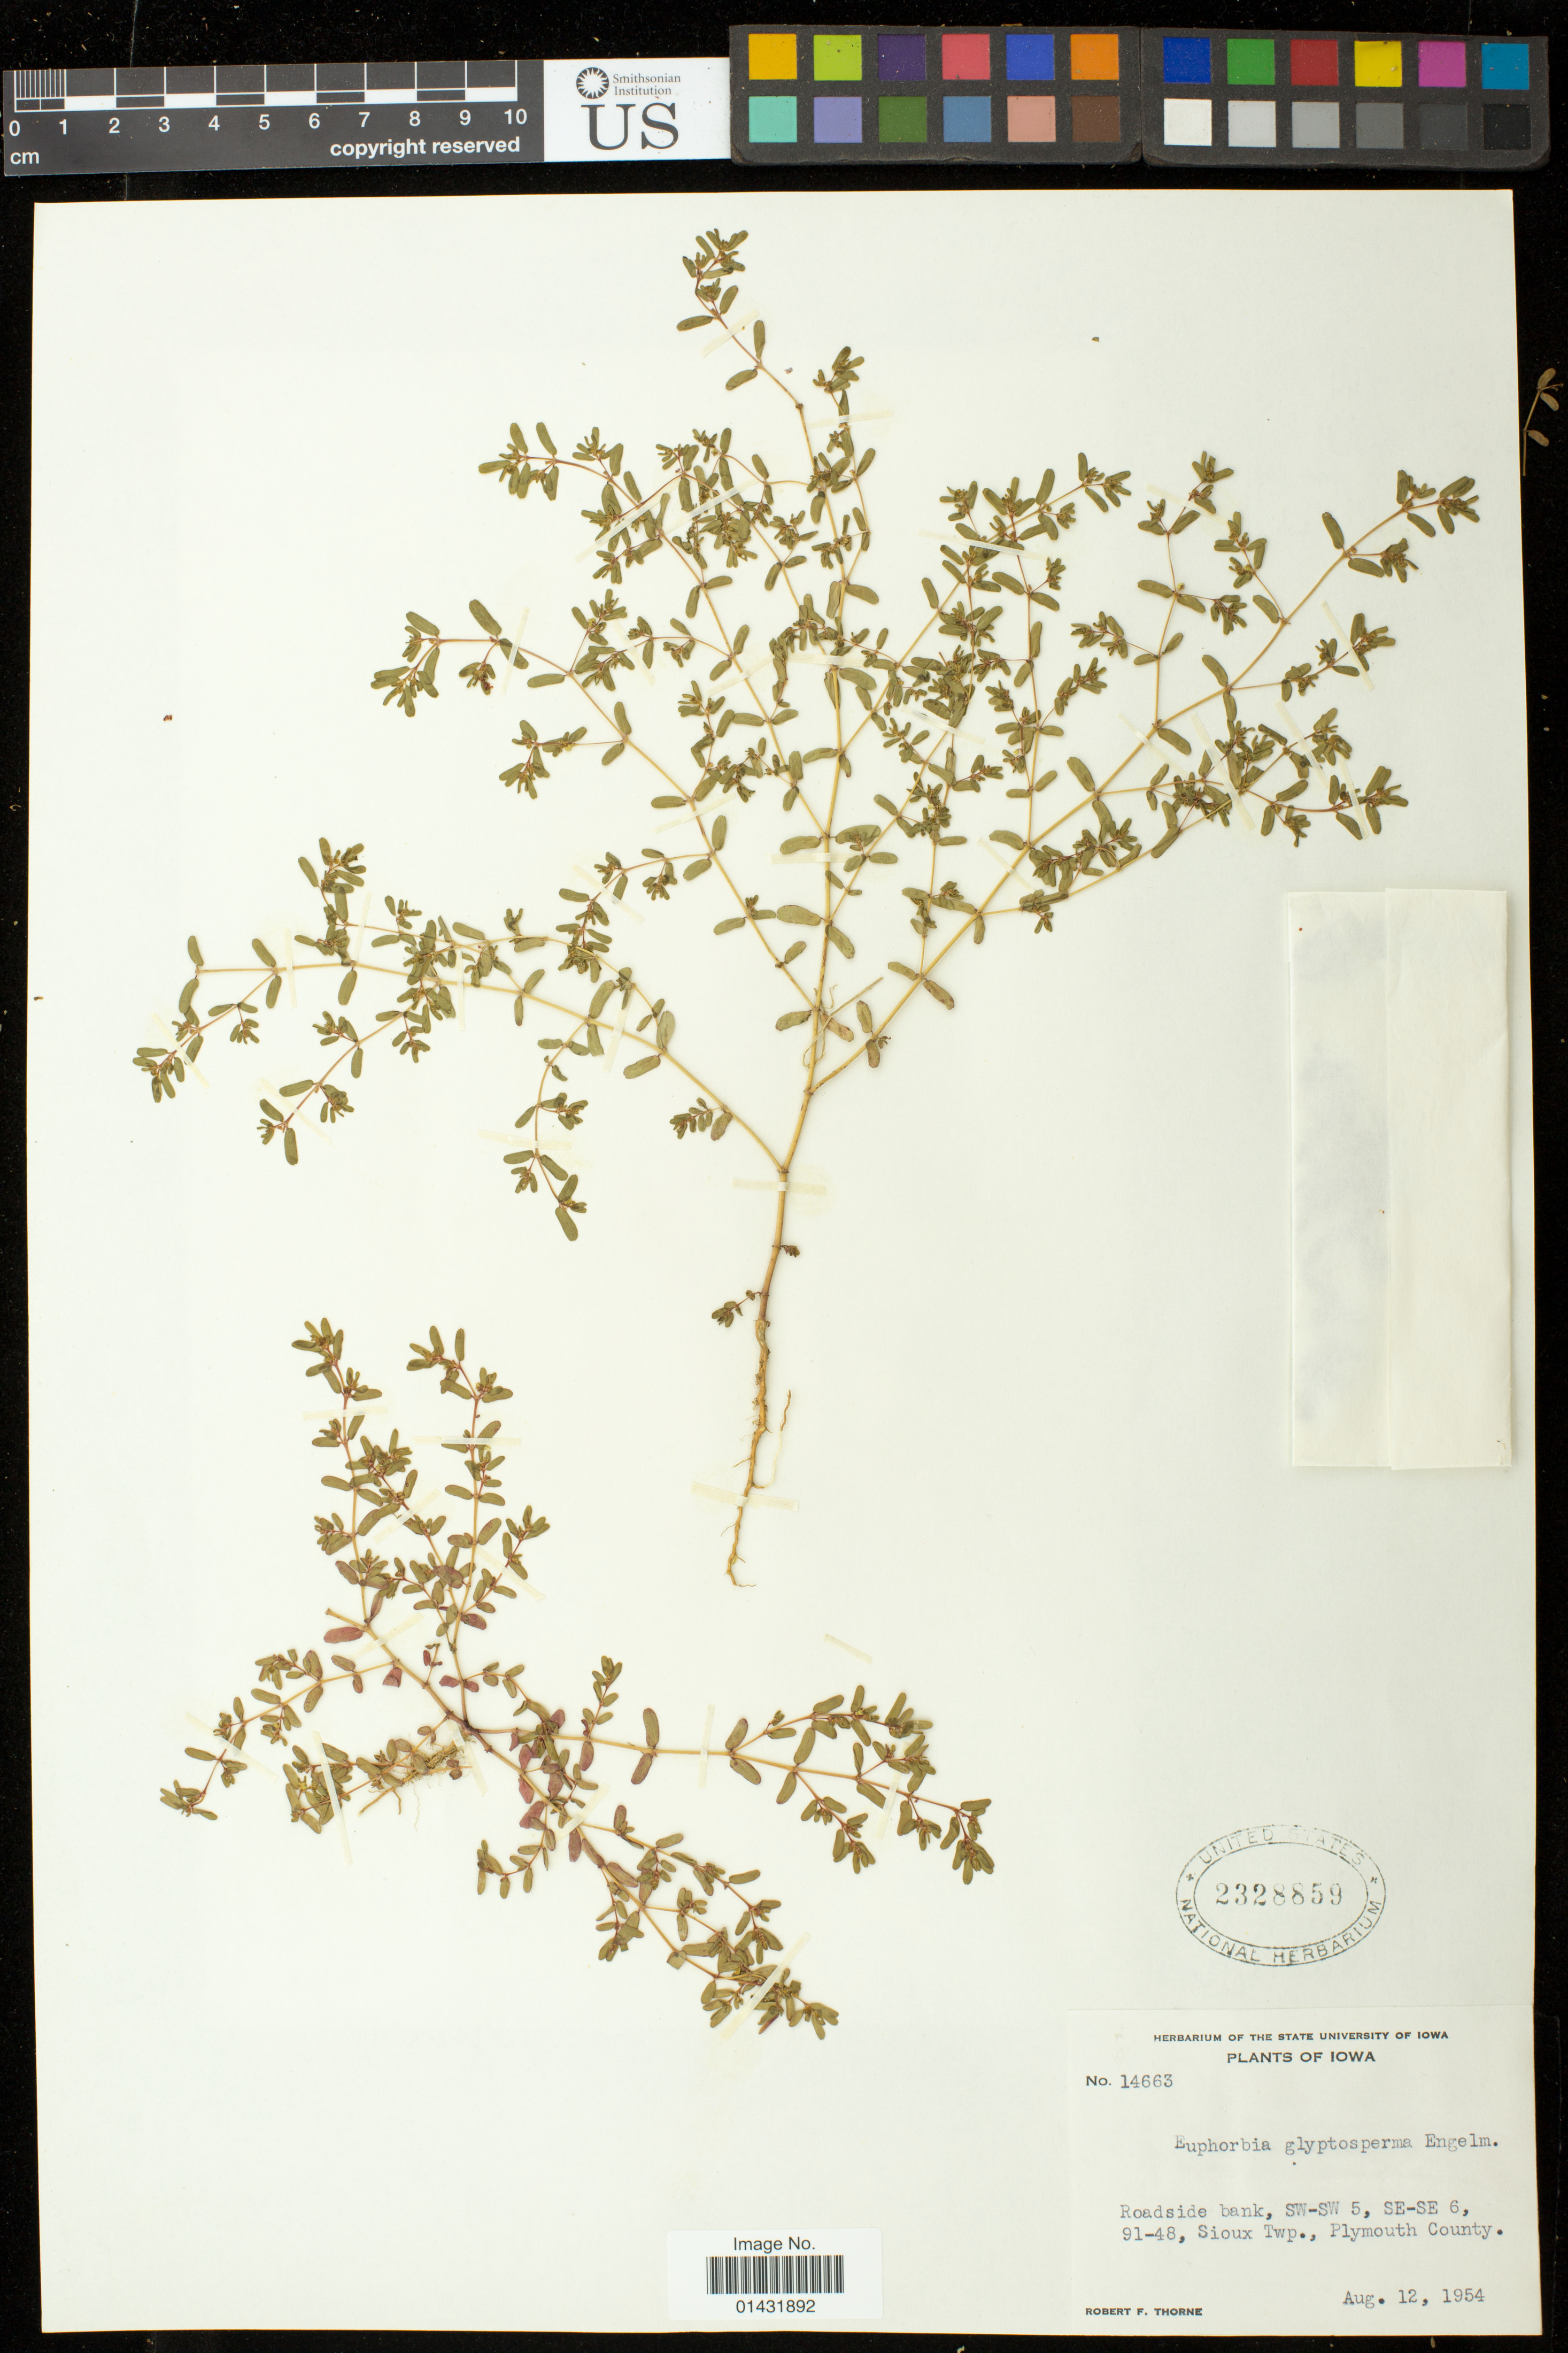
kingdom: Plantae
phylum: Tracheophyta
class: Magnoliopsida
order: Malpighiales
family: Euphorbiaceae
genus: Euphorbia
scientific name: Euphorbia glyptosperma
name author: Engelm.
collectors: R. F. Thorne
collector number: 14663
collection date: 1954-08-12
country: United States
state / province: Iowa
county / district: Plymouth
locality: Roadside bank, SW-SW 5, SE-SE 6, 91-48, Sioux Twp.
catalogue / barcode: US 2328859